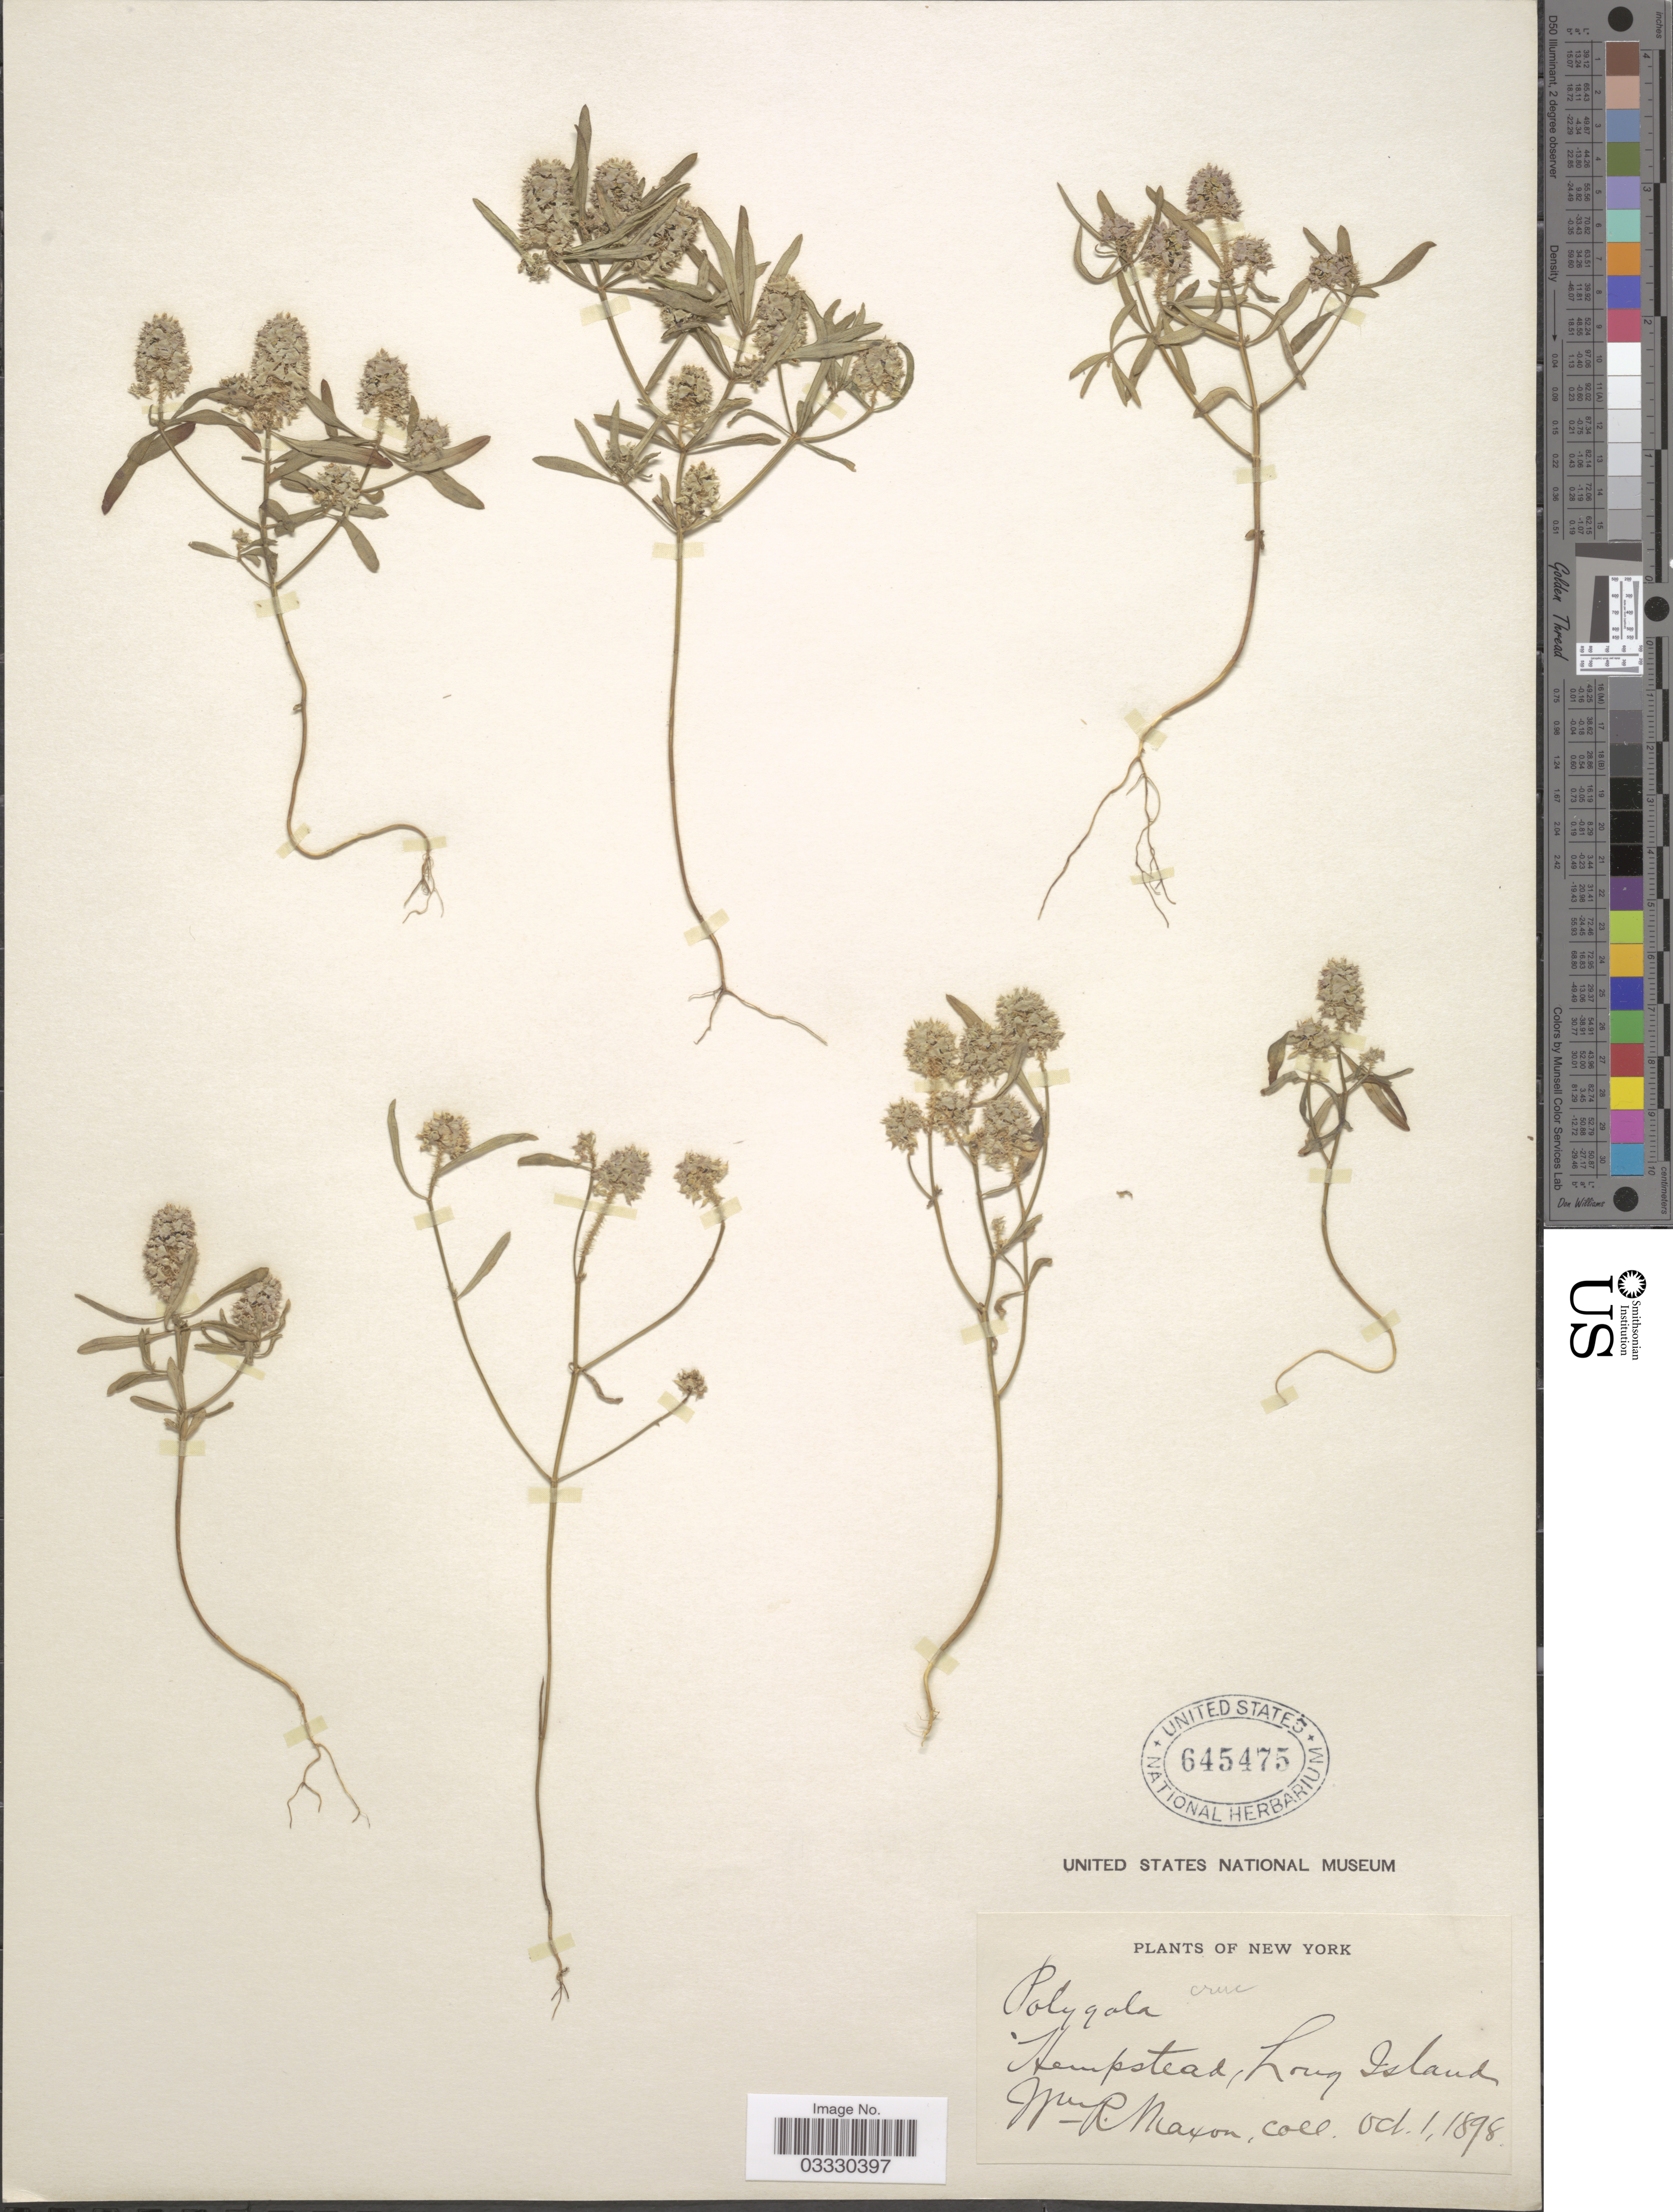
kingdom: Plantae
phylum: Tracheophyta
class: Magnoliopsida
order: Fabales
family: Polygalaceae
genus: Polygala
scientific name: Polygala cruciata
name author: L.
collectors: W. R. Maxon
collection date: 1898-10-01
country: United States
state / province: New York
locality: Hempstead, Long Island.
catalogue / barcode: US 645475